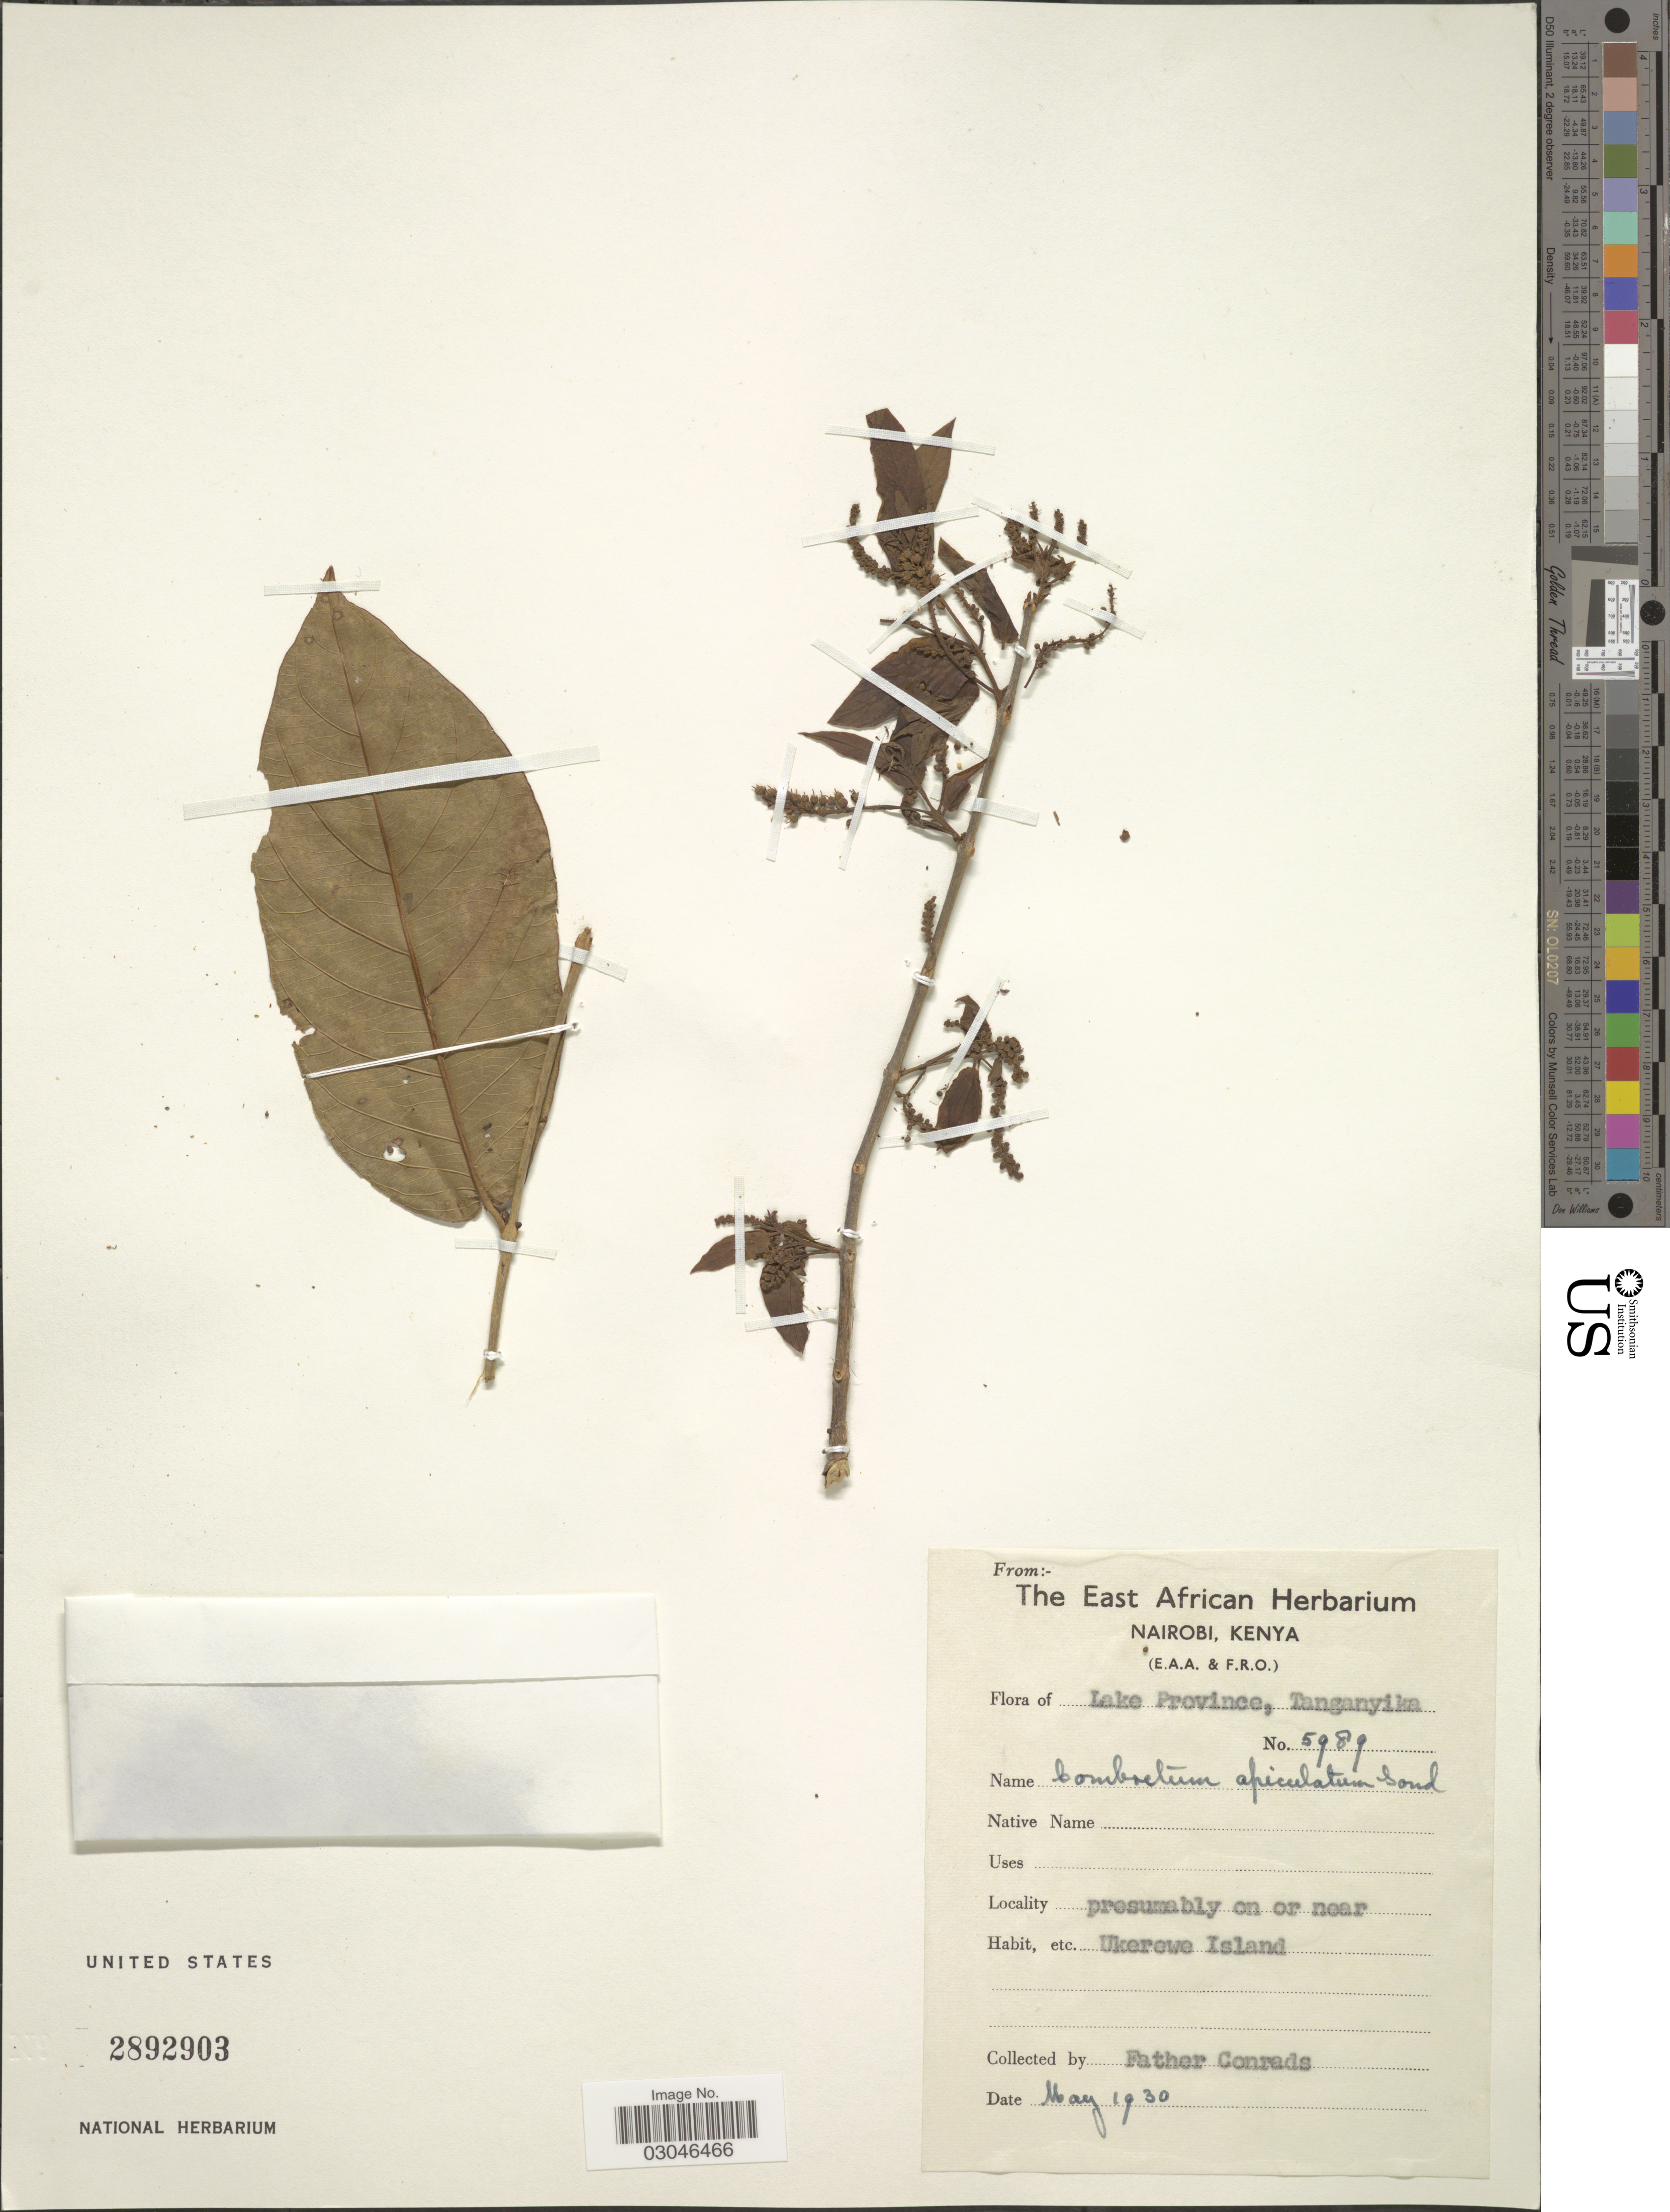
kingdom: Plantae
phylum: Tracheophyta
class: Magnoliopsida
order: Myrtales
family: Combretaceae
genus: Combretum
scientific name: Combretum apiculatum subsp. apiculatum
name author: Sond.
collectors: F. Conrads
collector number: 5989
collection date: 1930-05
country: Tanzania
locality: Lake Province, Tanganyika. Ukerewe Island.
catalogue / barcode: US 2892903